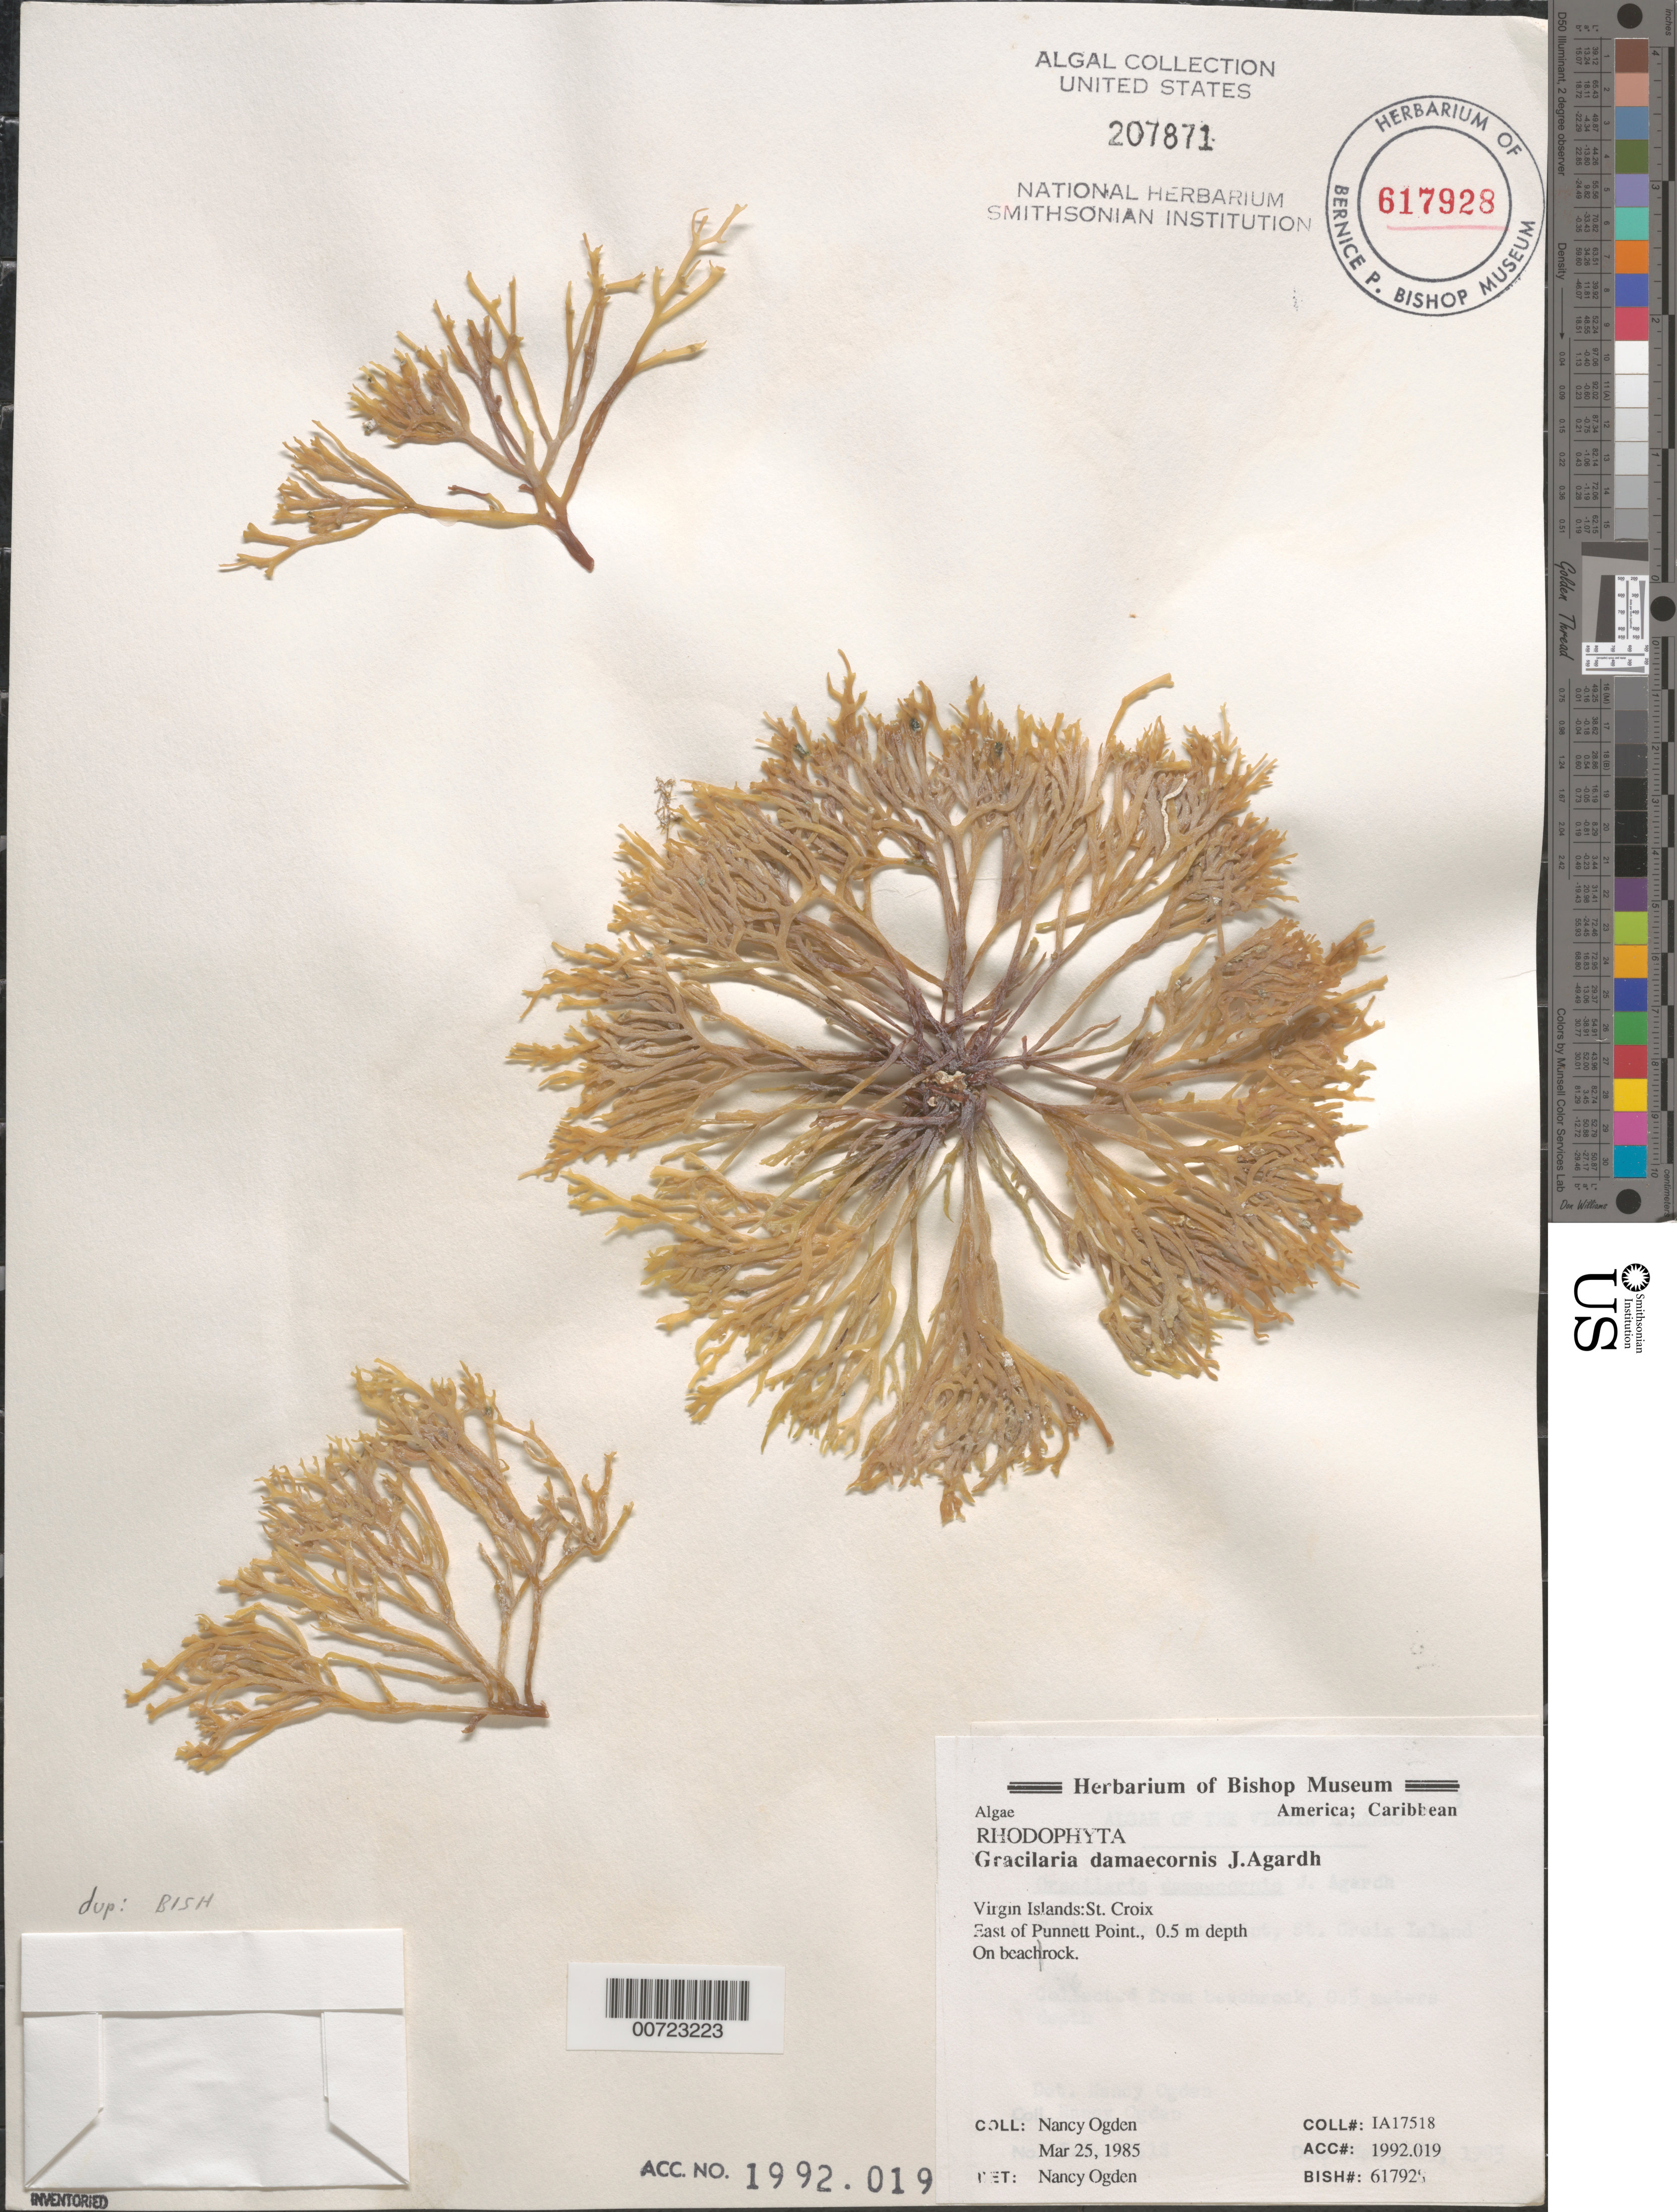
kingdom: Plantae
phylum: Rhodophyta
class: Florideophyceae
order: Gracilariales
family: Gracilariaceae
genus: Gracilaria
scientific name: Gracilaria damaecornis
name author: J. Agardh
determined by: Ogden, Nancy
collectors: N. Ogden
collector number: IAA 17518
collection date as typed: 25 Mar 1985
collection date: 1985-03-25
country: U.S. Virgin Islands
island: St. Croix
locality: East of Punnett Point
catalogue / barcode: US 207871